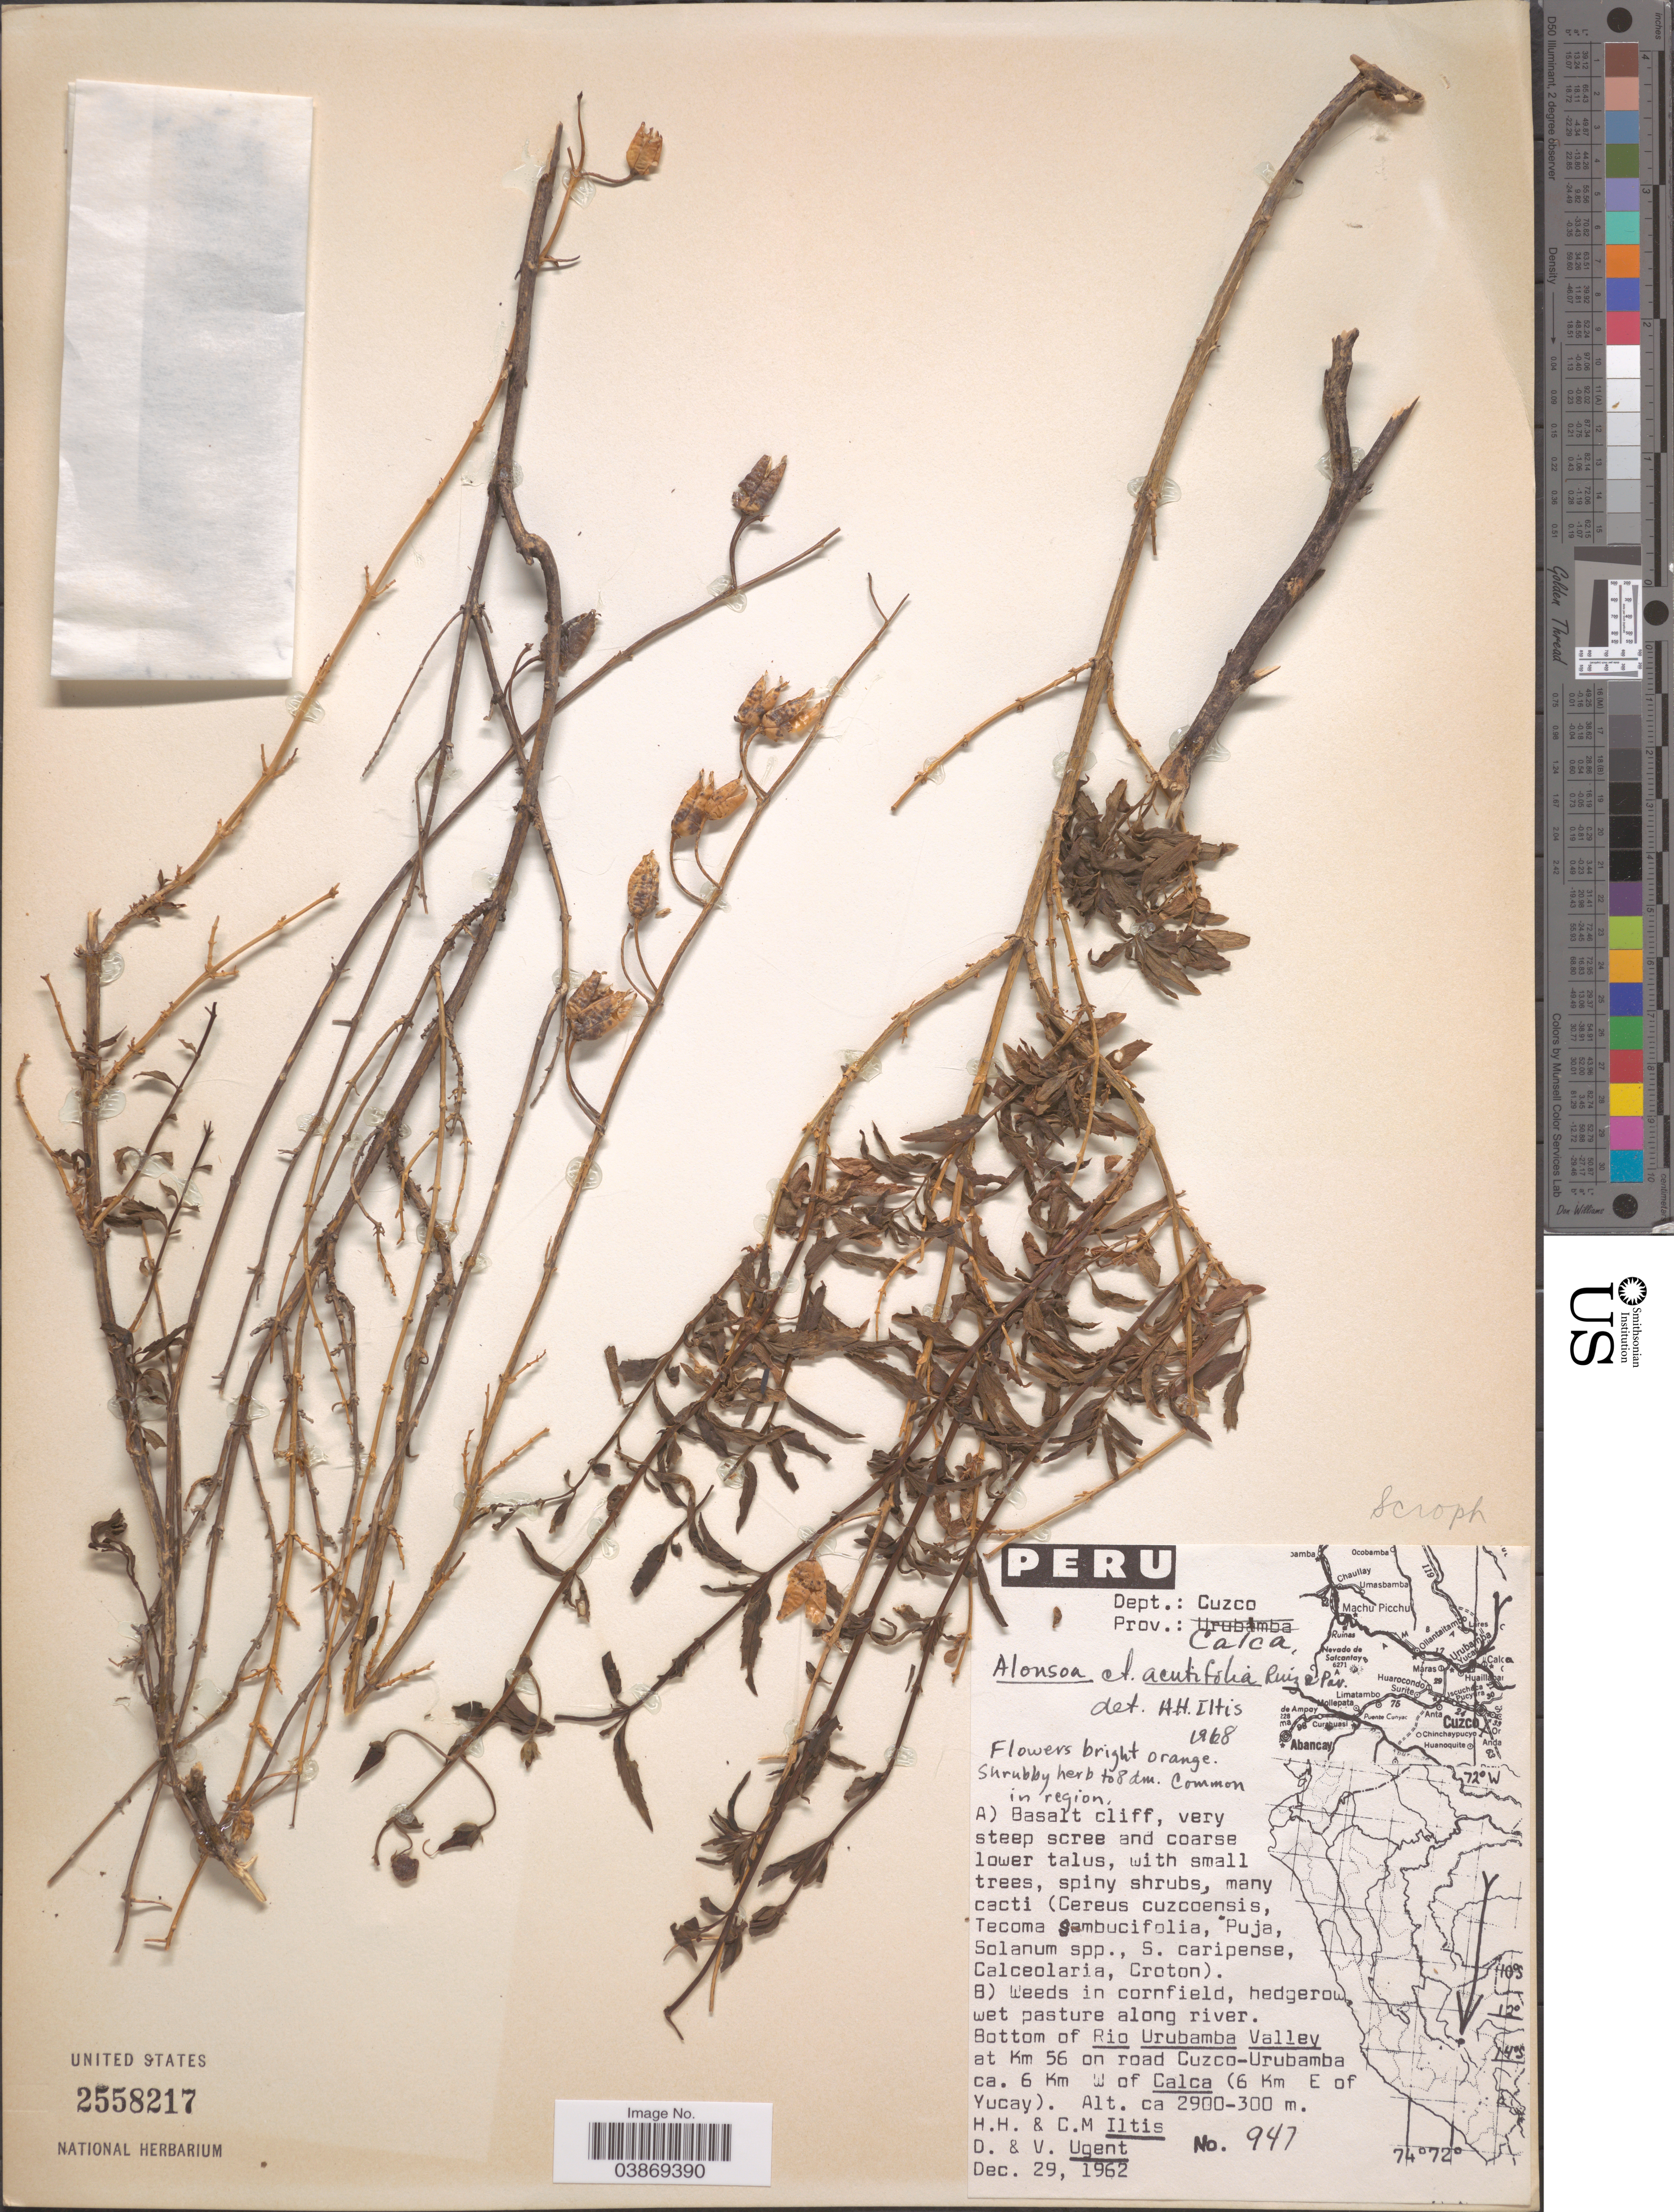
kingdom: Plantae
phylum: Tracheophyta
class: Magnoliopsida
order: Lamiales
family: Scrophulariaceae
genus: Alonsoa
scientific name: Alonsoa acutifolia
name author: Ruiz & Pav.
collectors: H. H. Iltis, C. M Iltis, D. Ugent & V. Ugent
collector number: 947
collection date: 1962-12-29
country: Peru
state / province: Cusco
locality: Dept.: Cuzco. Prov.: Calca. In region. Weeds in cornfield, hedgerow, wet pasture along river. Bottom of Rio Urubamba Valley at Km 56 on road Cuzco-Urubamba ca. 6 Km W of Calca (6 Km E of Yucay).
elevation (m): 300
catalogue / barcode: US 2558217